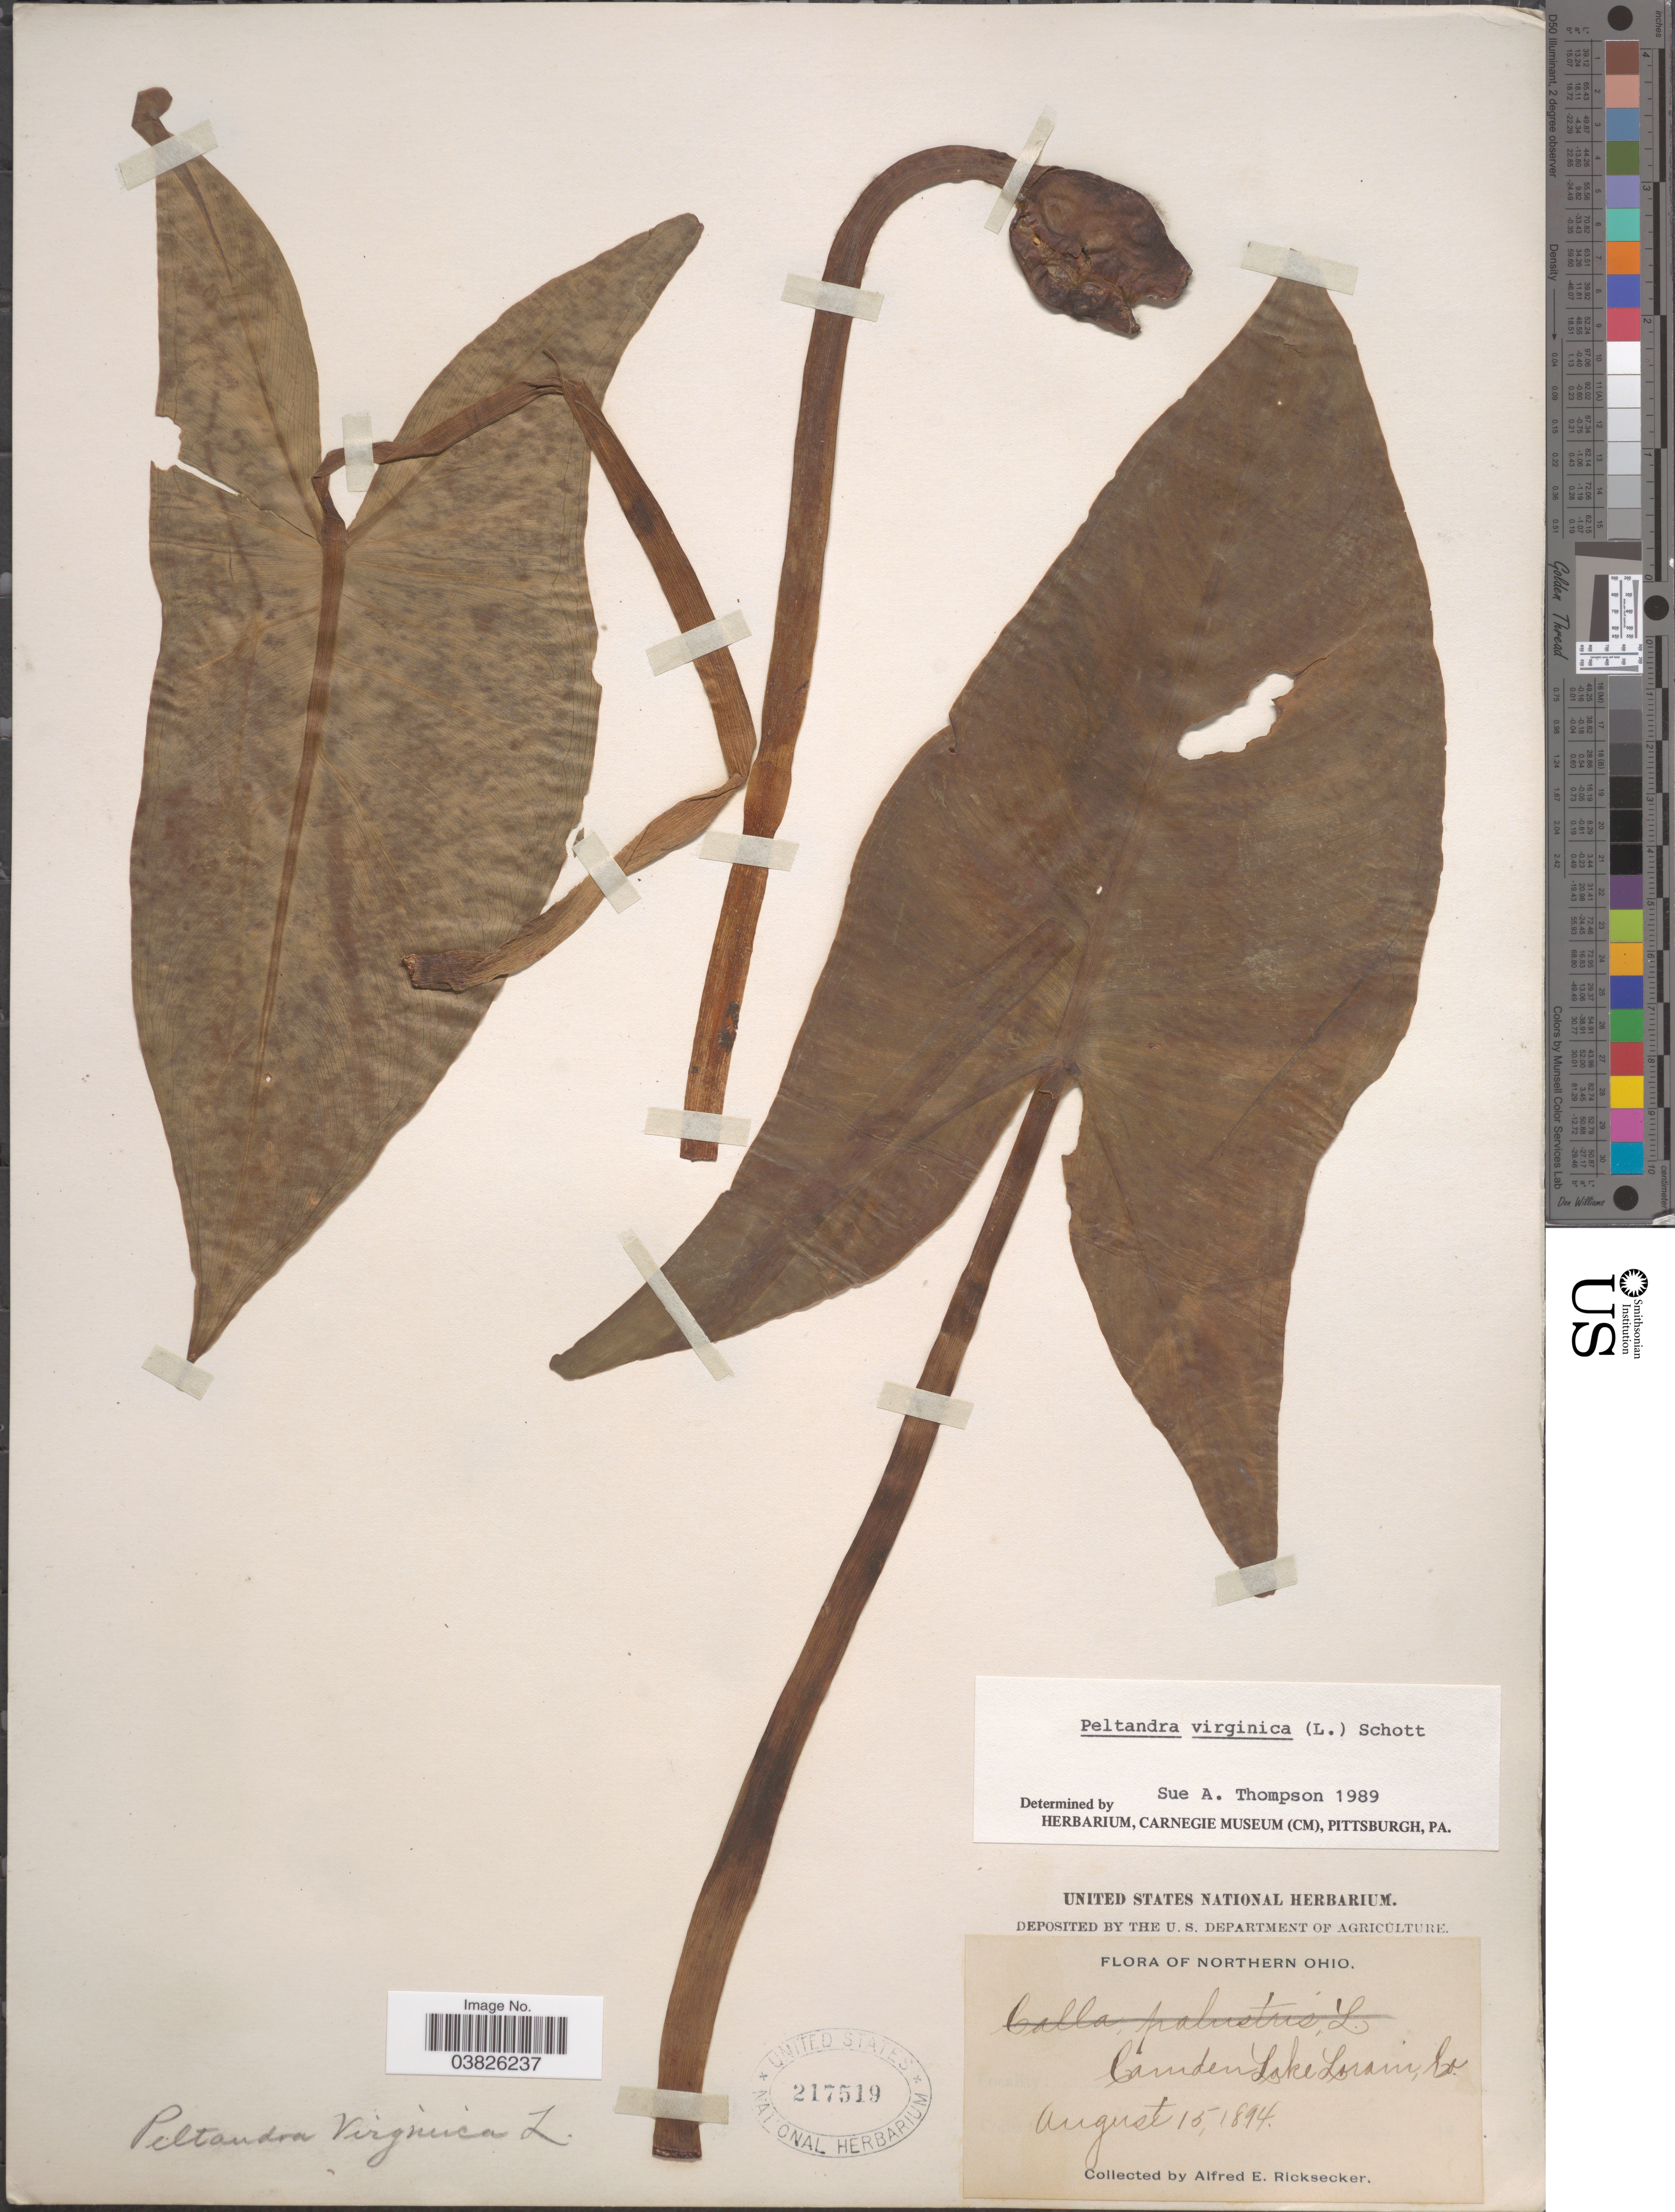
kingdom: Plantae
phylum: Tracheophyta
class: Liliopsida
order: Alismatales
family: Araceae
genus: Peltandra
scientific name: Peltandra virginica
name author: (L.) Schott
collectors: A. E. Ricksecker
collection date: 1894-08-15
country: United States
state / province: Ohio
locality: Northern Ohio. Camden Lake, Lorain Co.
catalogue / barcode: US 217519